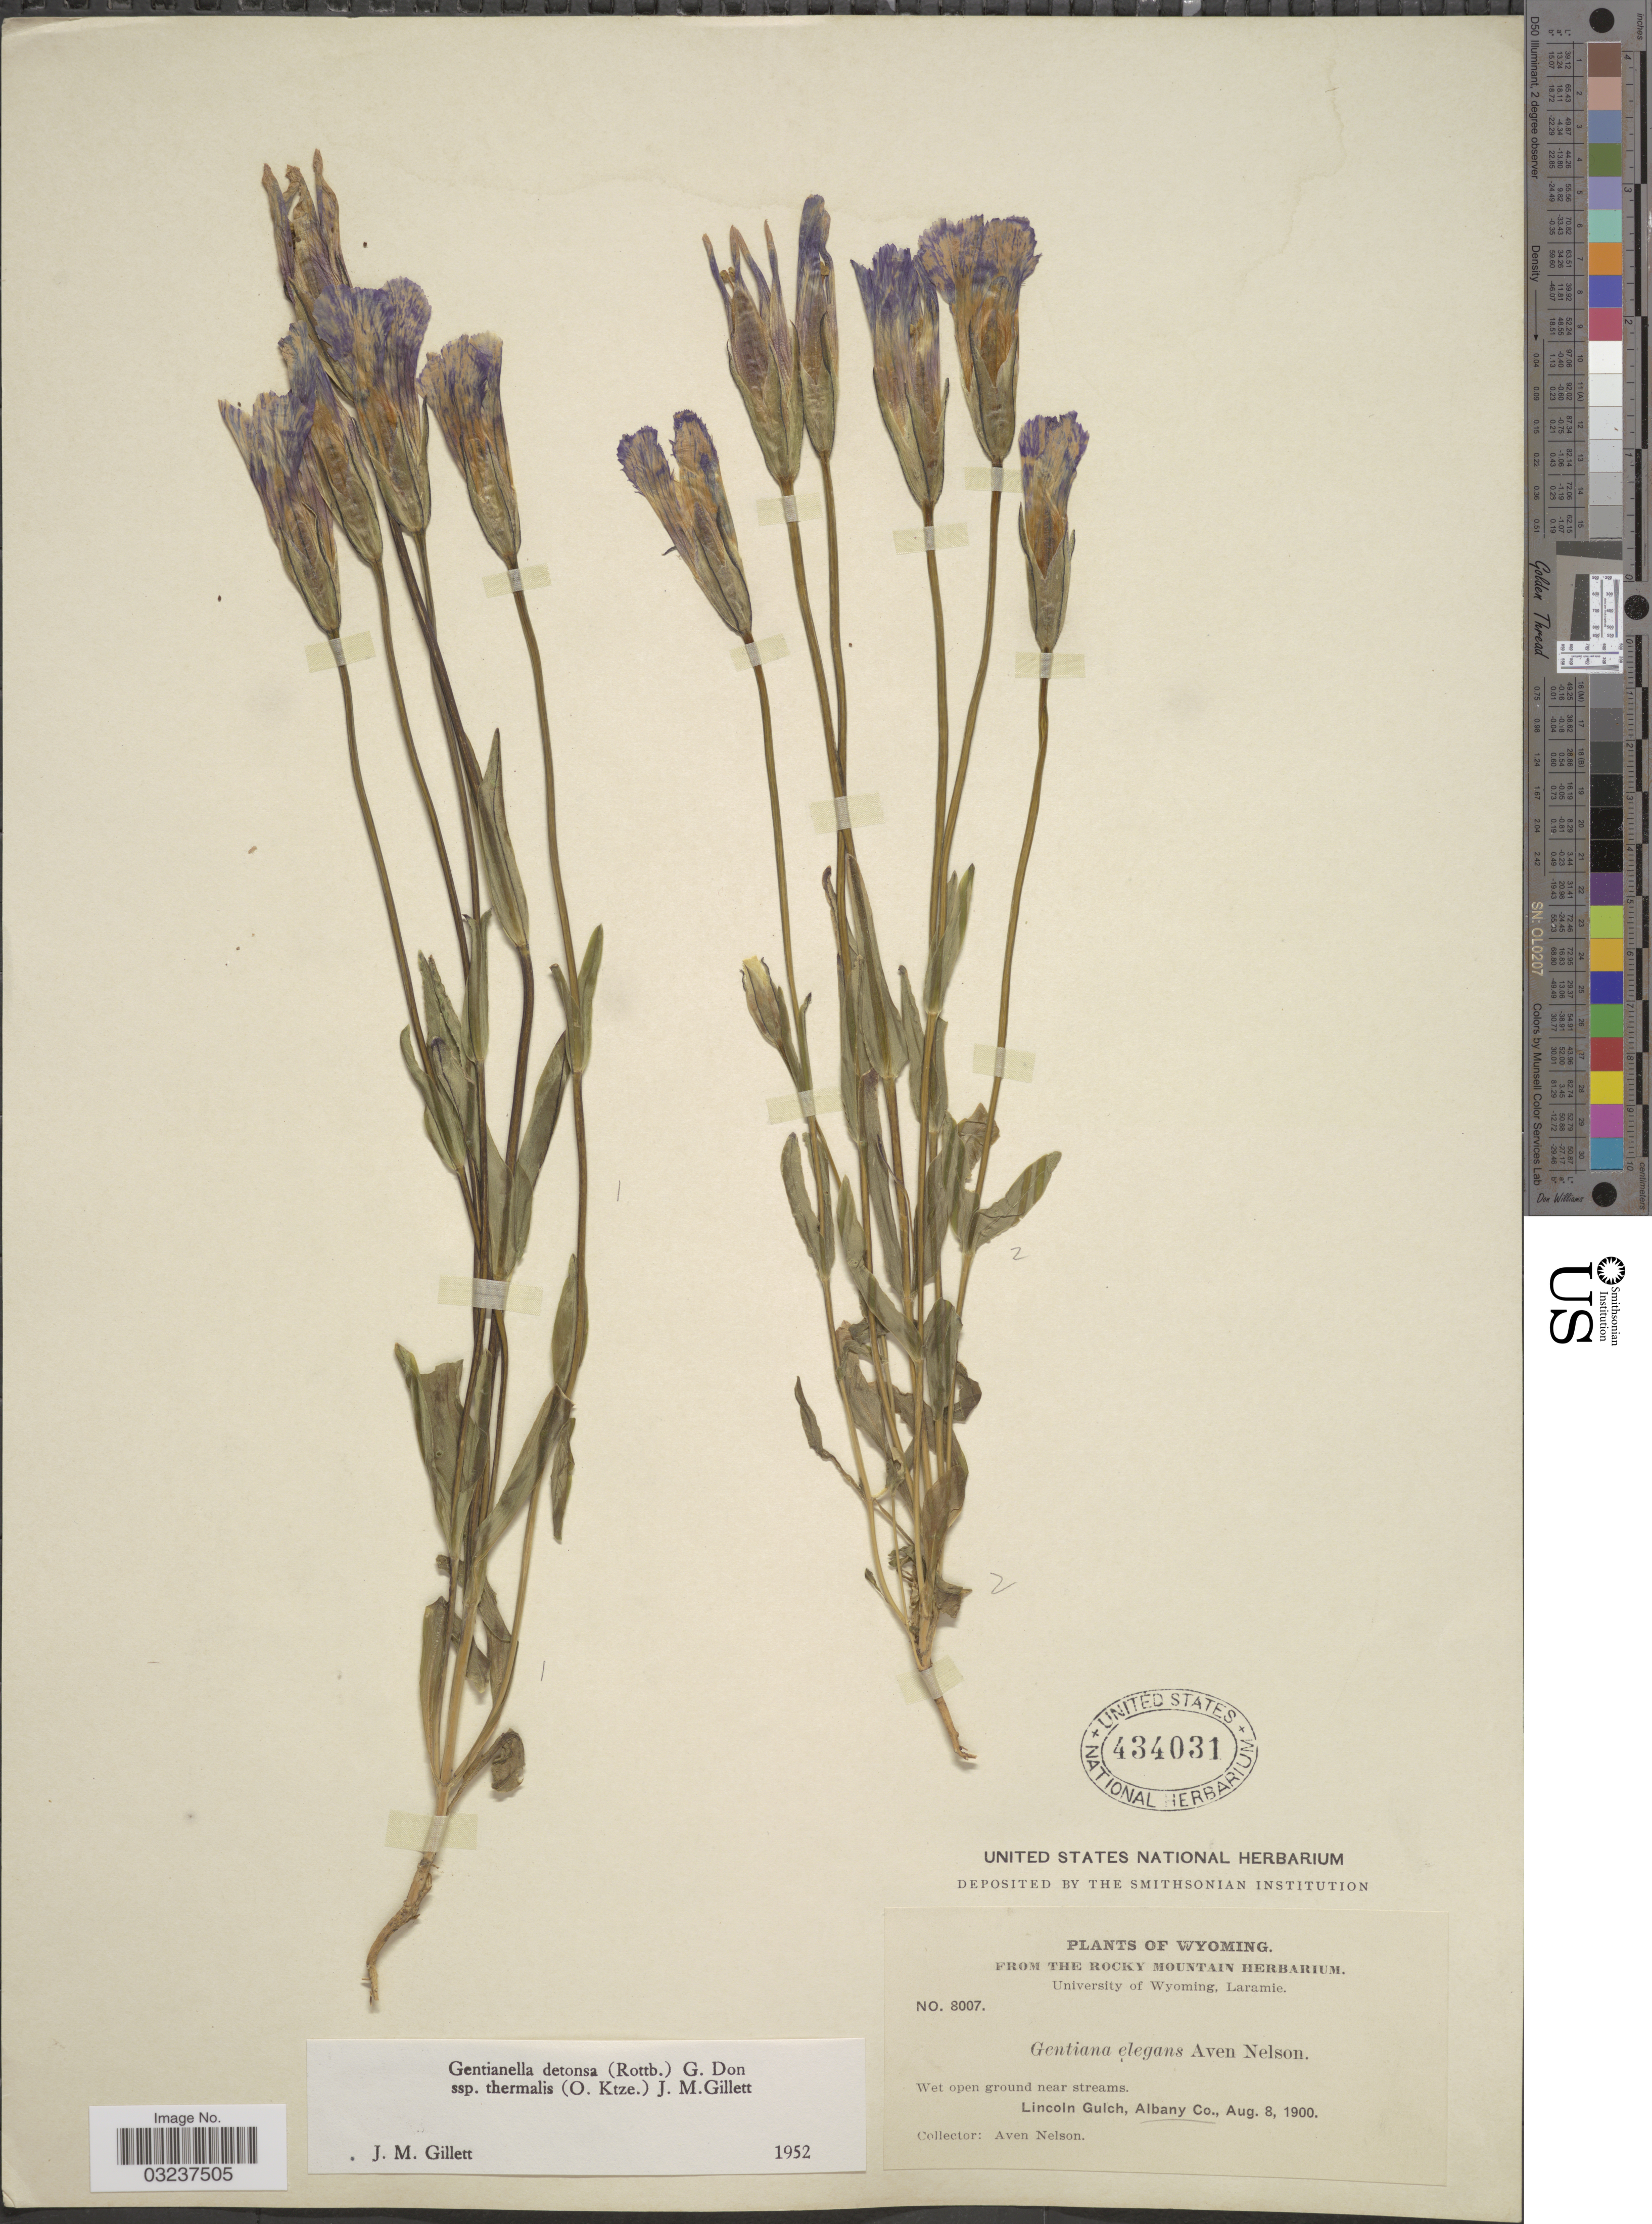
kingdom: Plantae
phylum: Tracheophyta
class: Magnoliopsida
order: Gentianales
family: Gentianaceae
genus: Gentianella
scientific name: Gentianella detonsa subsp. elegans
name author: (A. Gray) J.M. Gillett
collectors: A. Nelson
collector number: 8007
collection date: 1900-08-08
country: United States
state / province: Wyoming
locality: Lincoln Gulch, Albany Co.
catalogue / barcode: US 434031